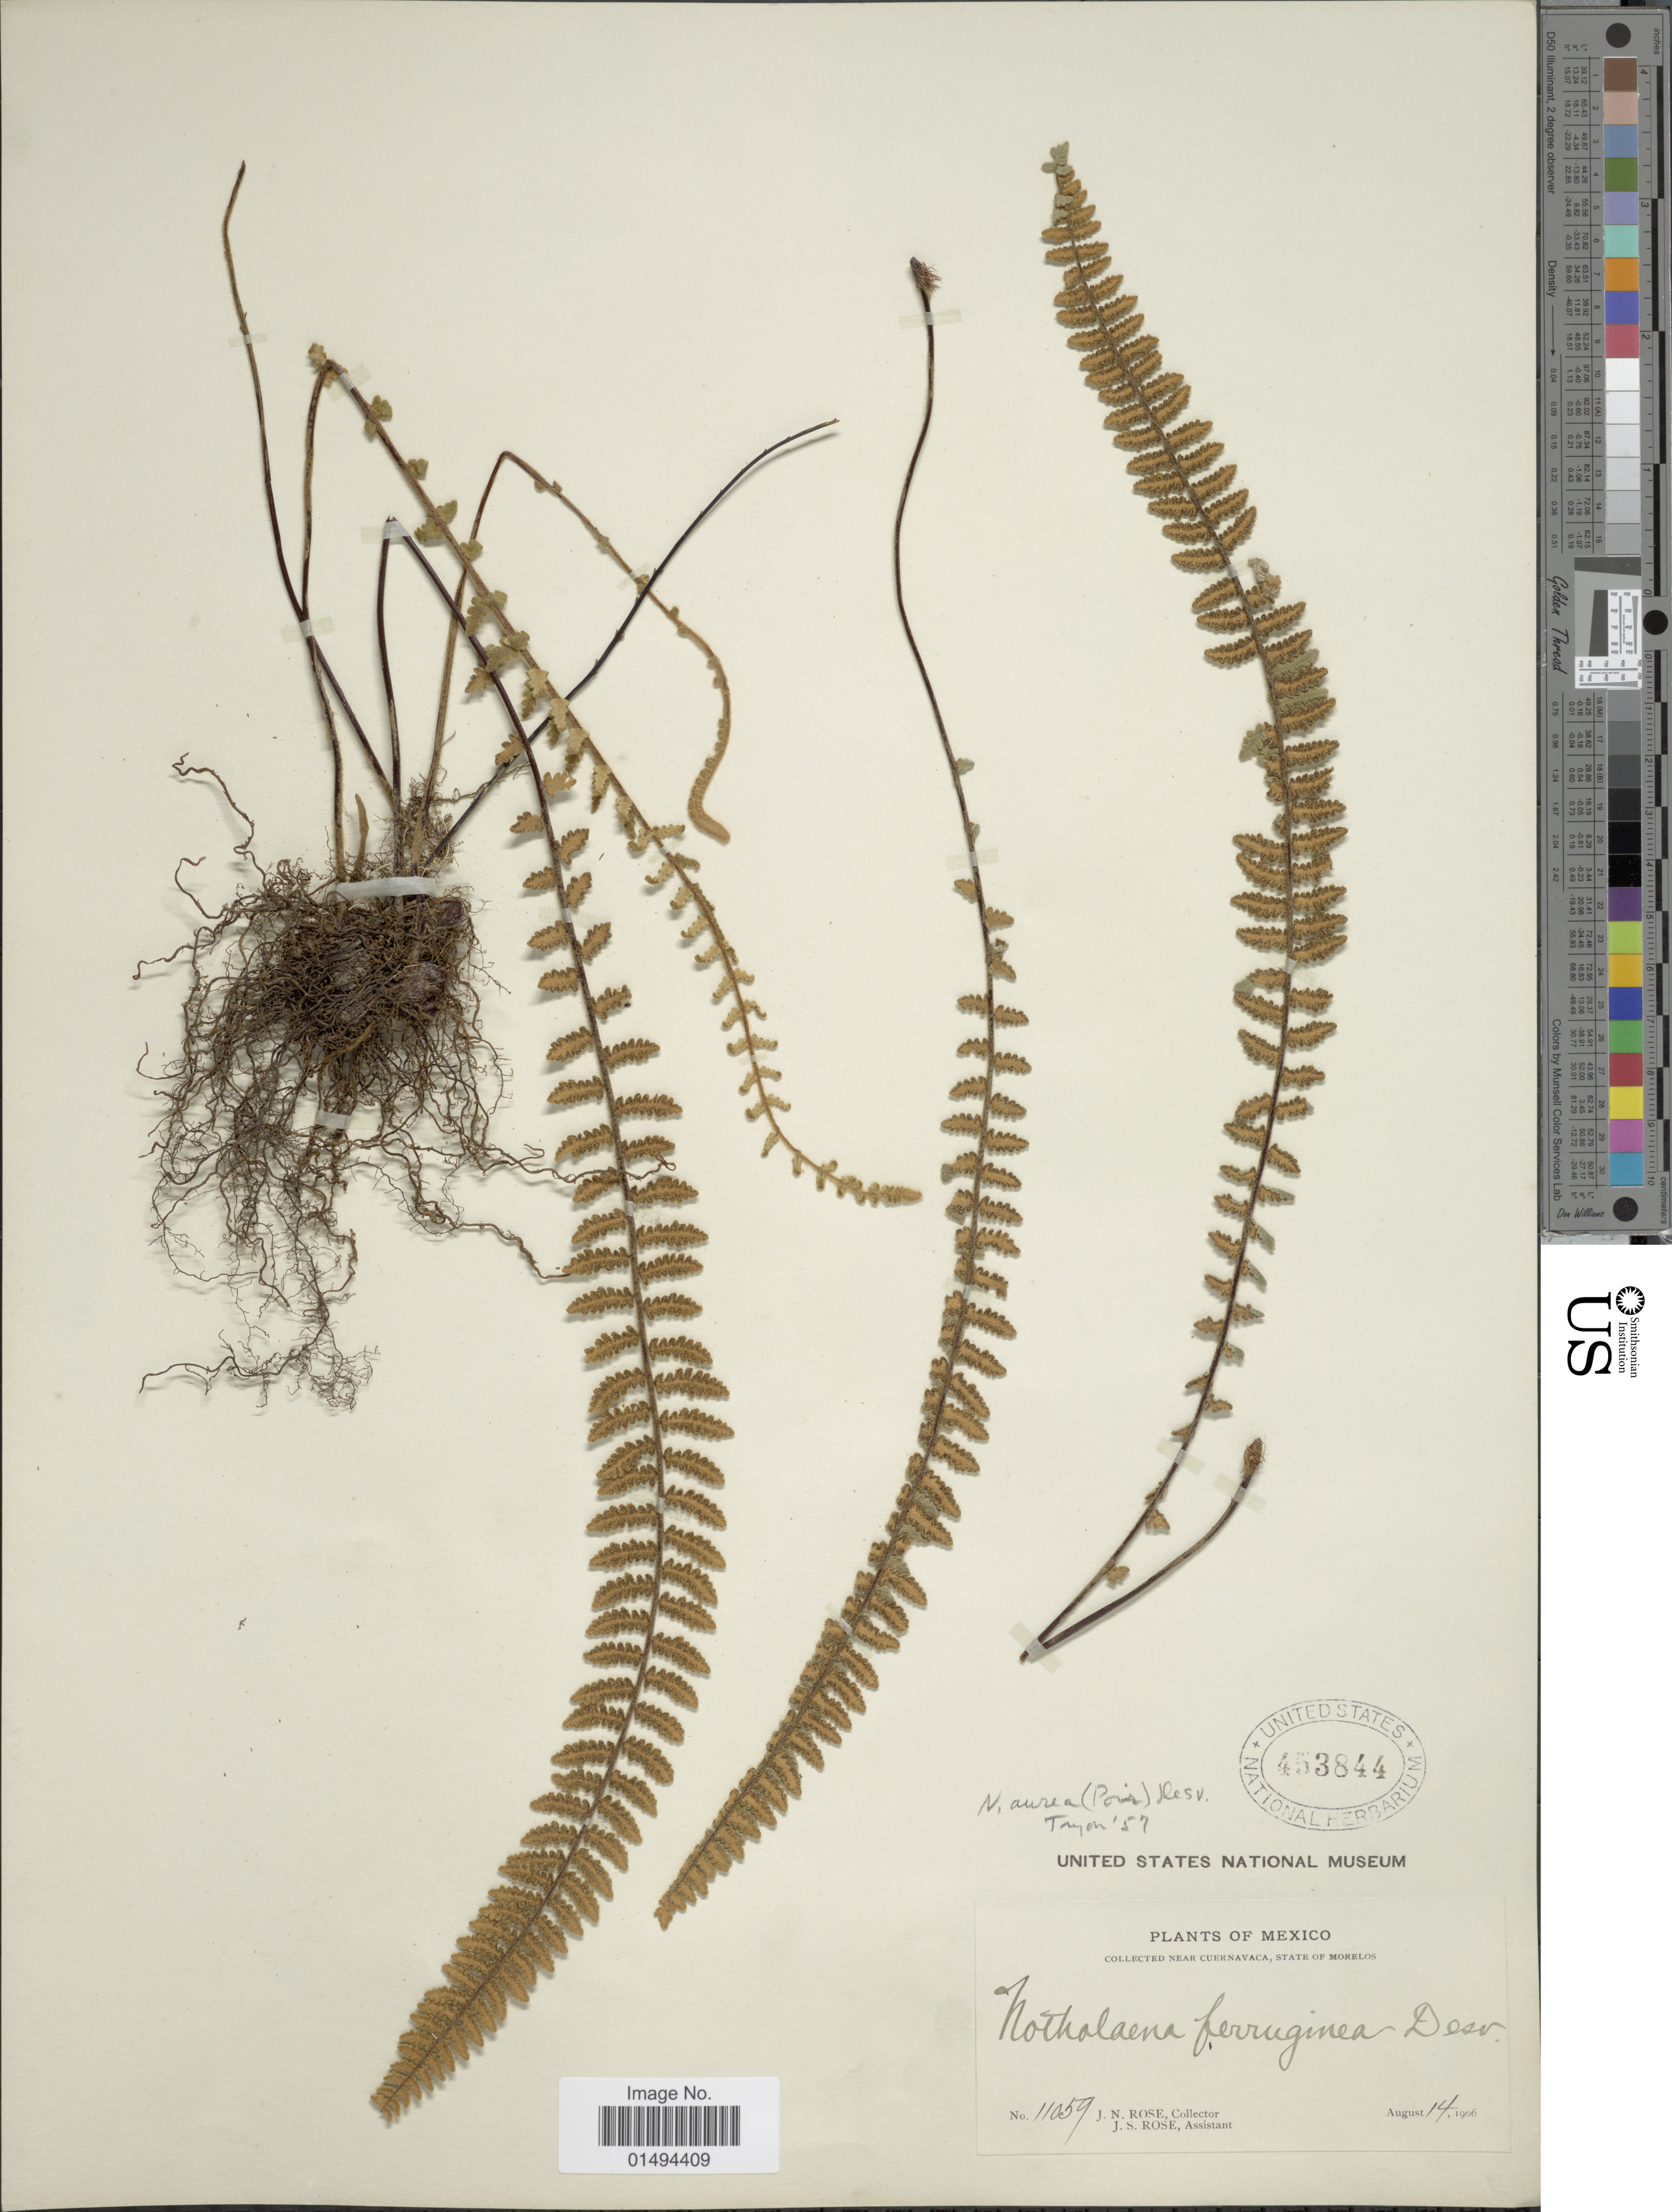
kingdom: Plantae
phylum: Tracheophyta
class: Polypodiopsida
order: Polypodiales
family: Pteridaceae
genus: Myriopteris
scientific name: Myriopteris aurea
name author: (Poir.) Grusz & Windham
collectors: J. N. Rose & J. S. Rose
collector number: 11059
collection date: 1906-08-14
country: Mexico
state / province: Morelos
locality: Near Cuernavaca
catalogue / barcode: US 453844